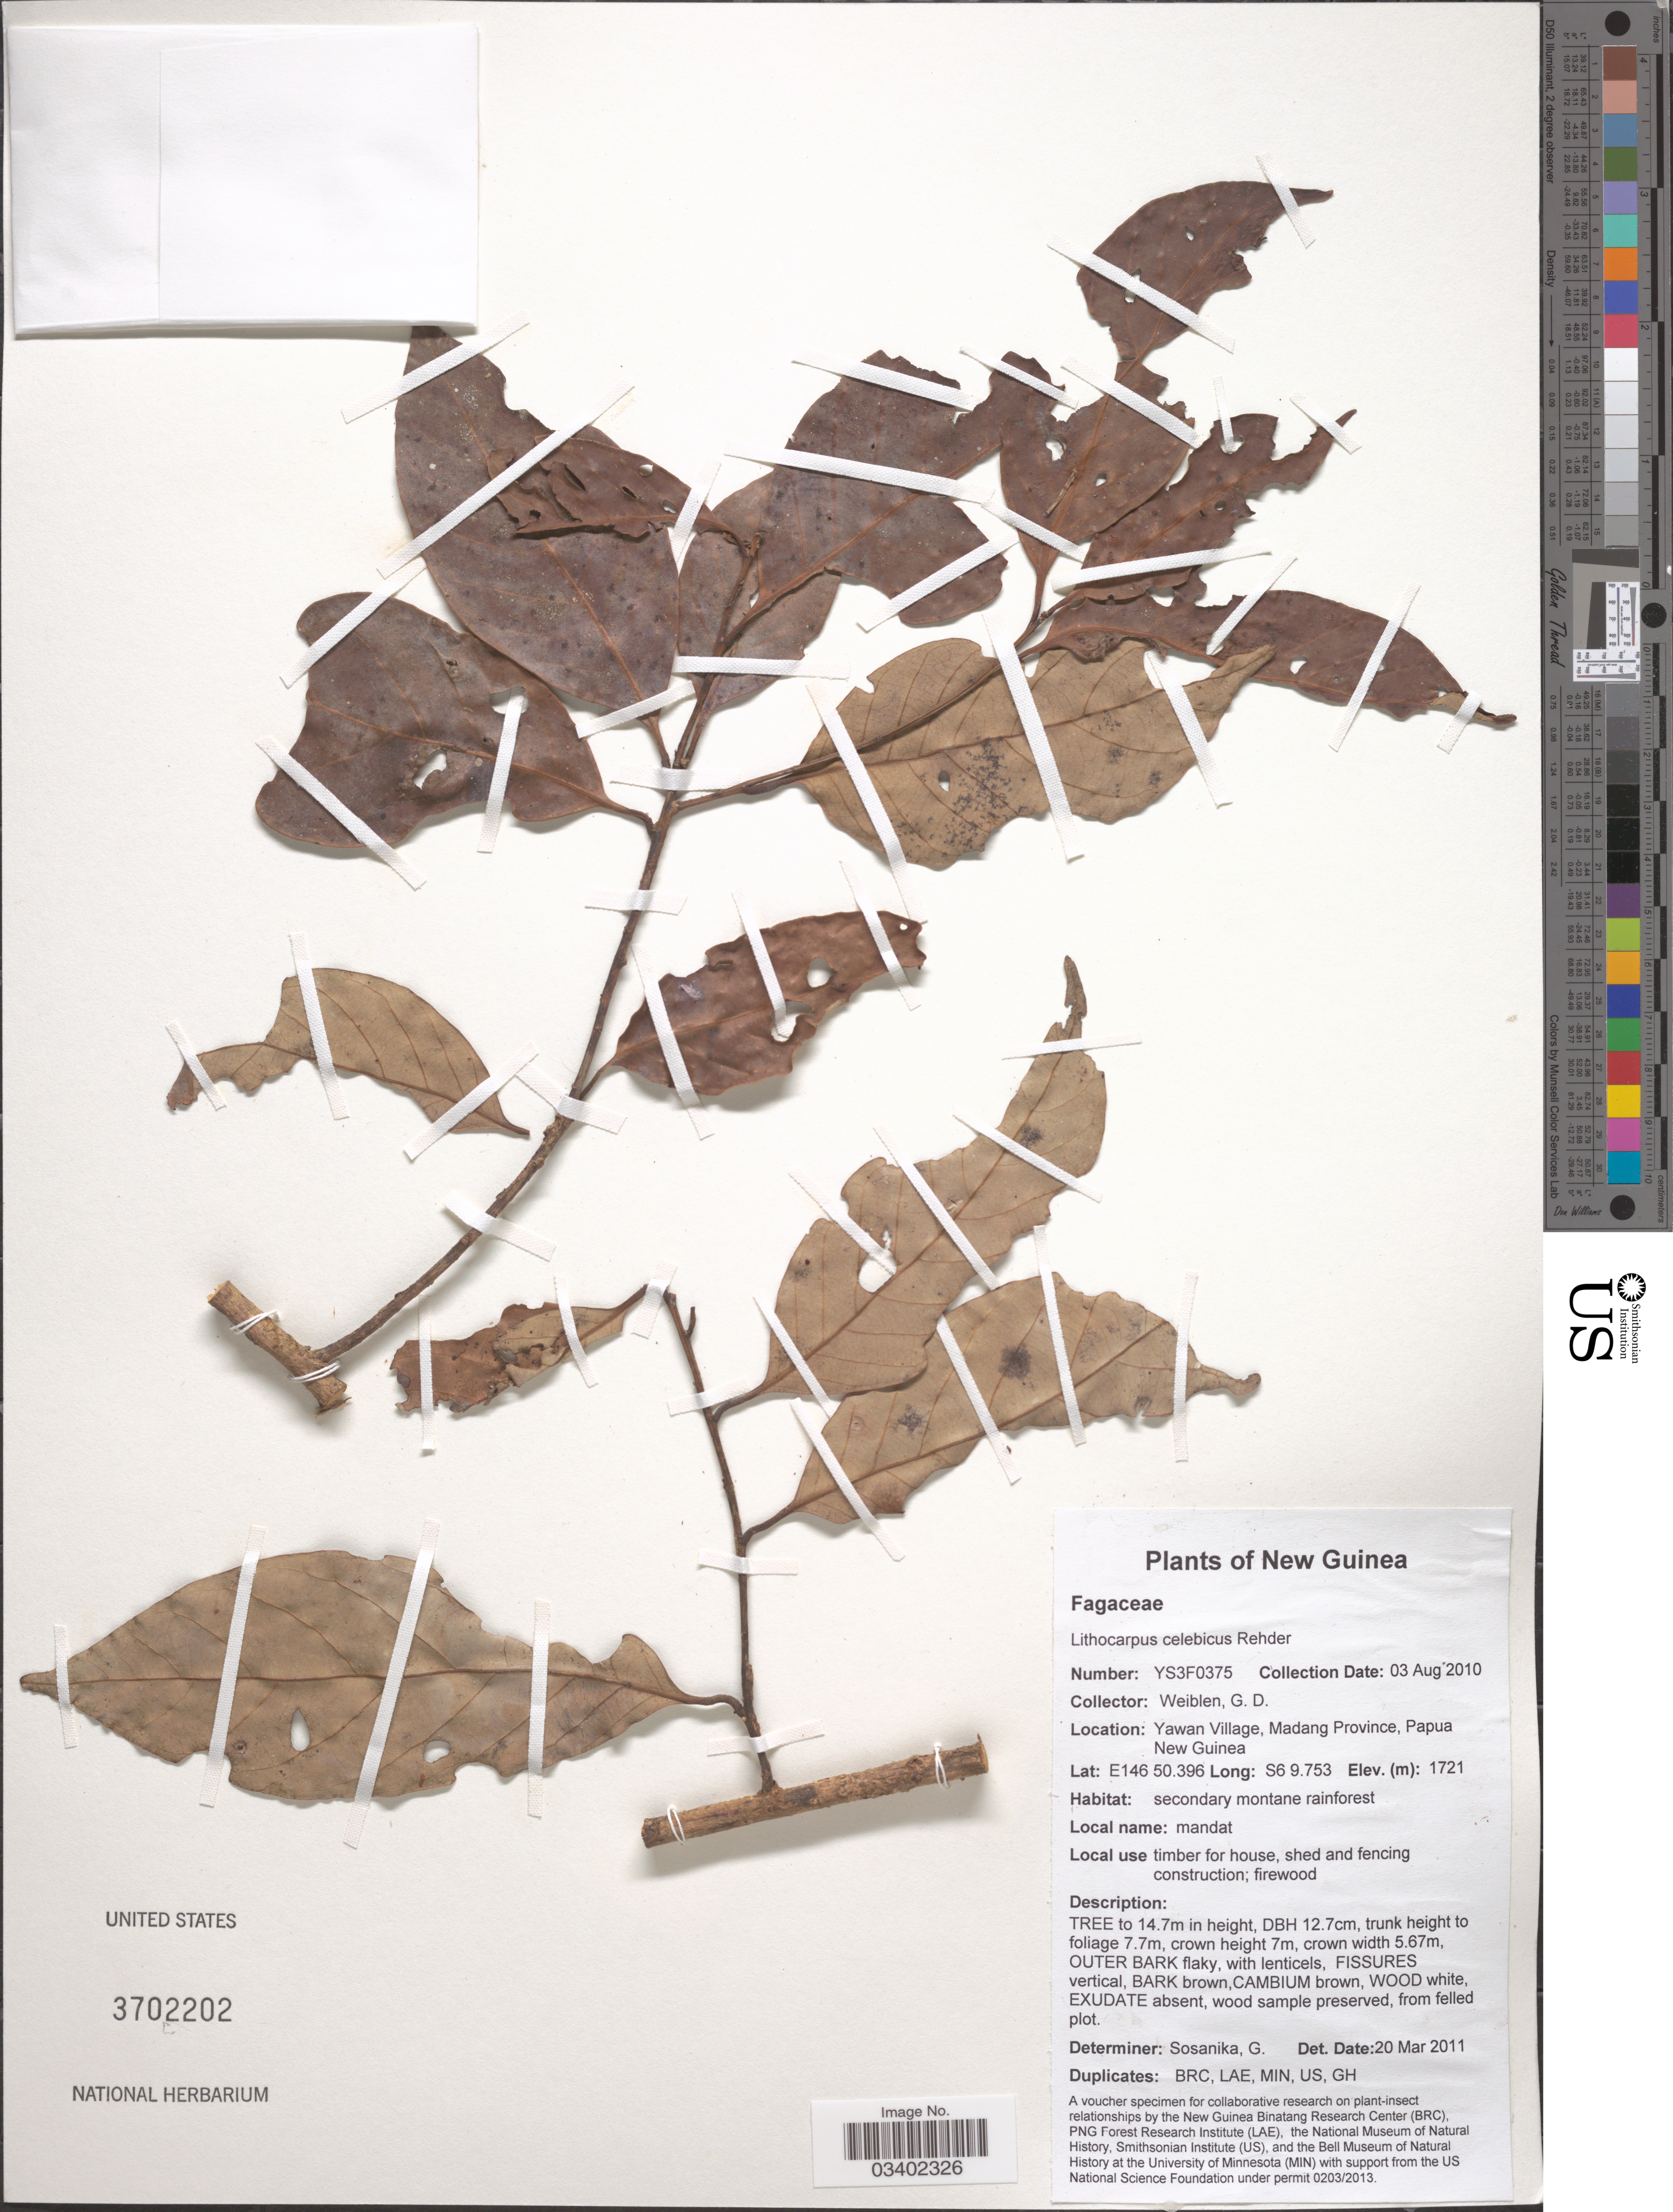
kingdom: Plantae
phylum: Tracheophyta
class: Magnoliopsida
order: Fagales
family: Fagaceae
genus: Lithocarpus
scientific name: Lithocarpus celebicus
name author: (Miq.) Rehder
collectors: G. D. Weiblen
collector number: YS3F0375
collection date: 2010-08-03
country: Papua New Guinea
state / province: Madang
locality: New Guinea. Yawan Village.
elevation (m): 1721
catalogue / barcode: US 3702202